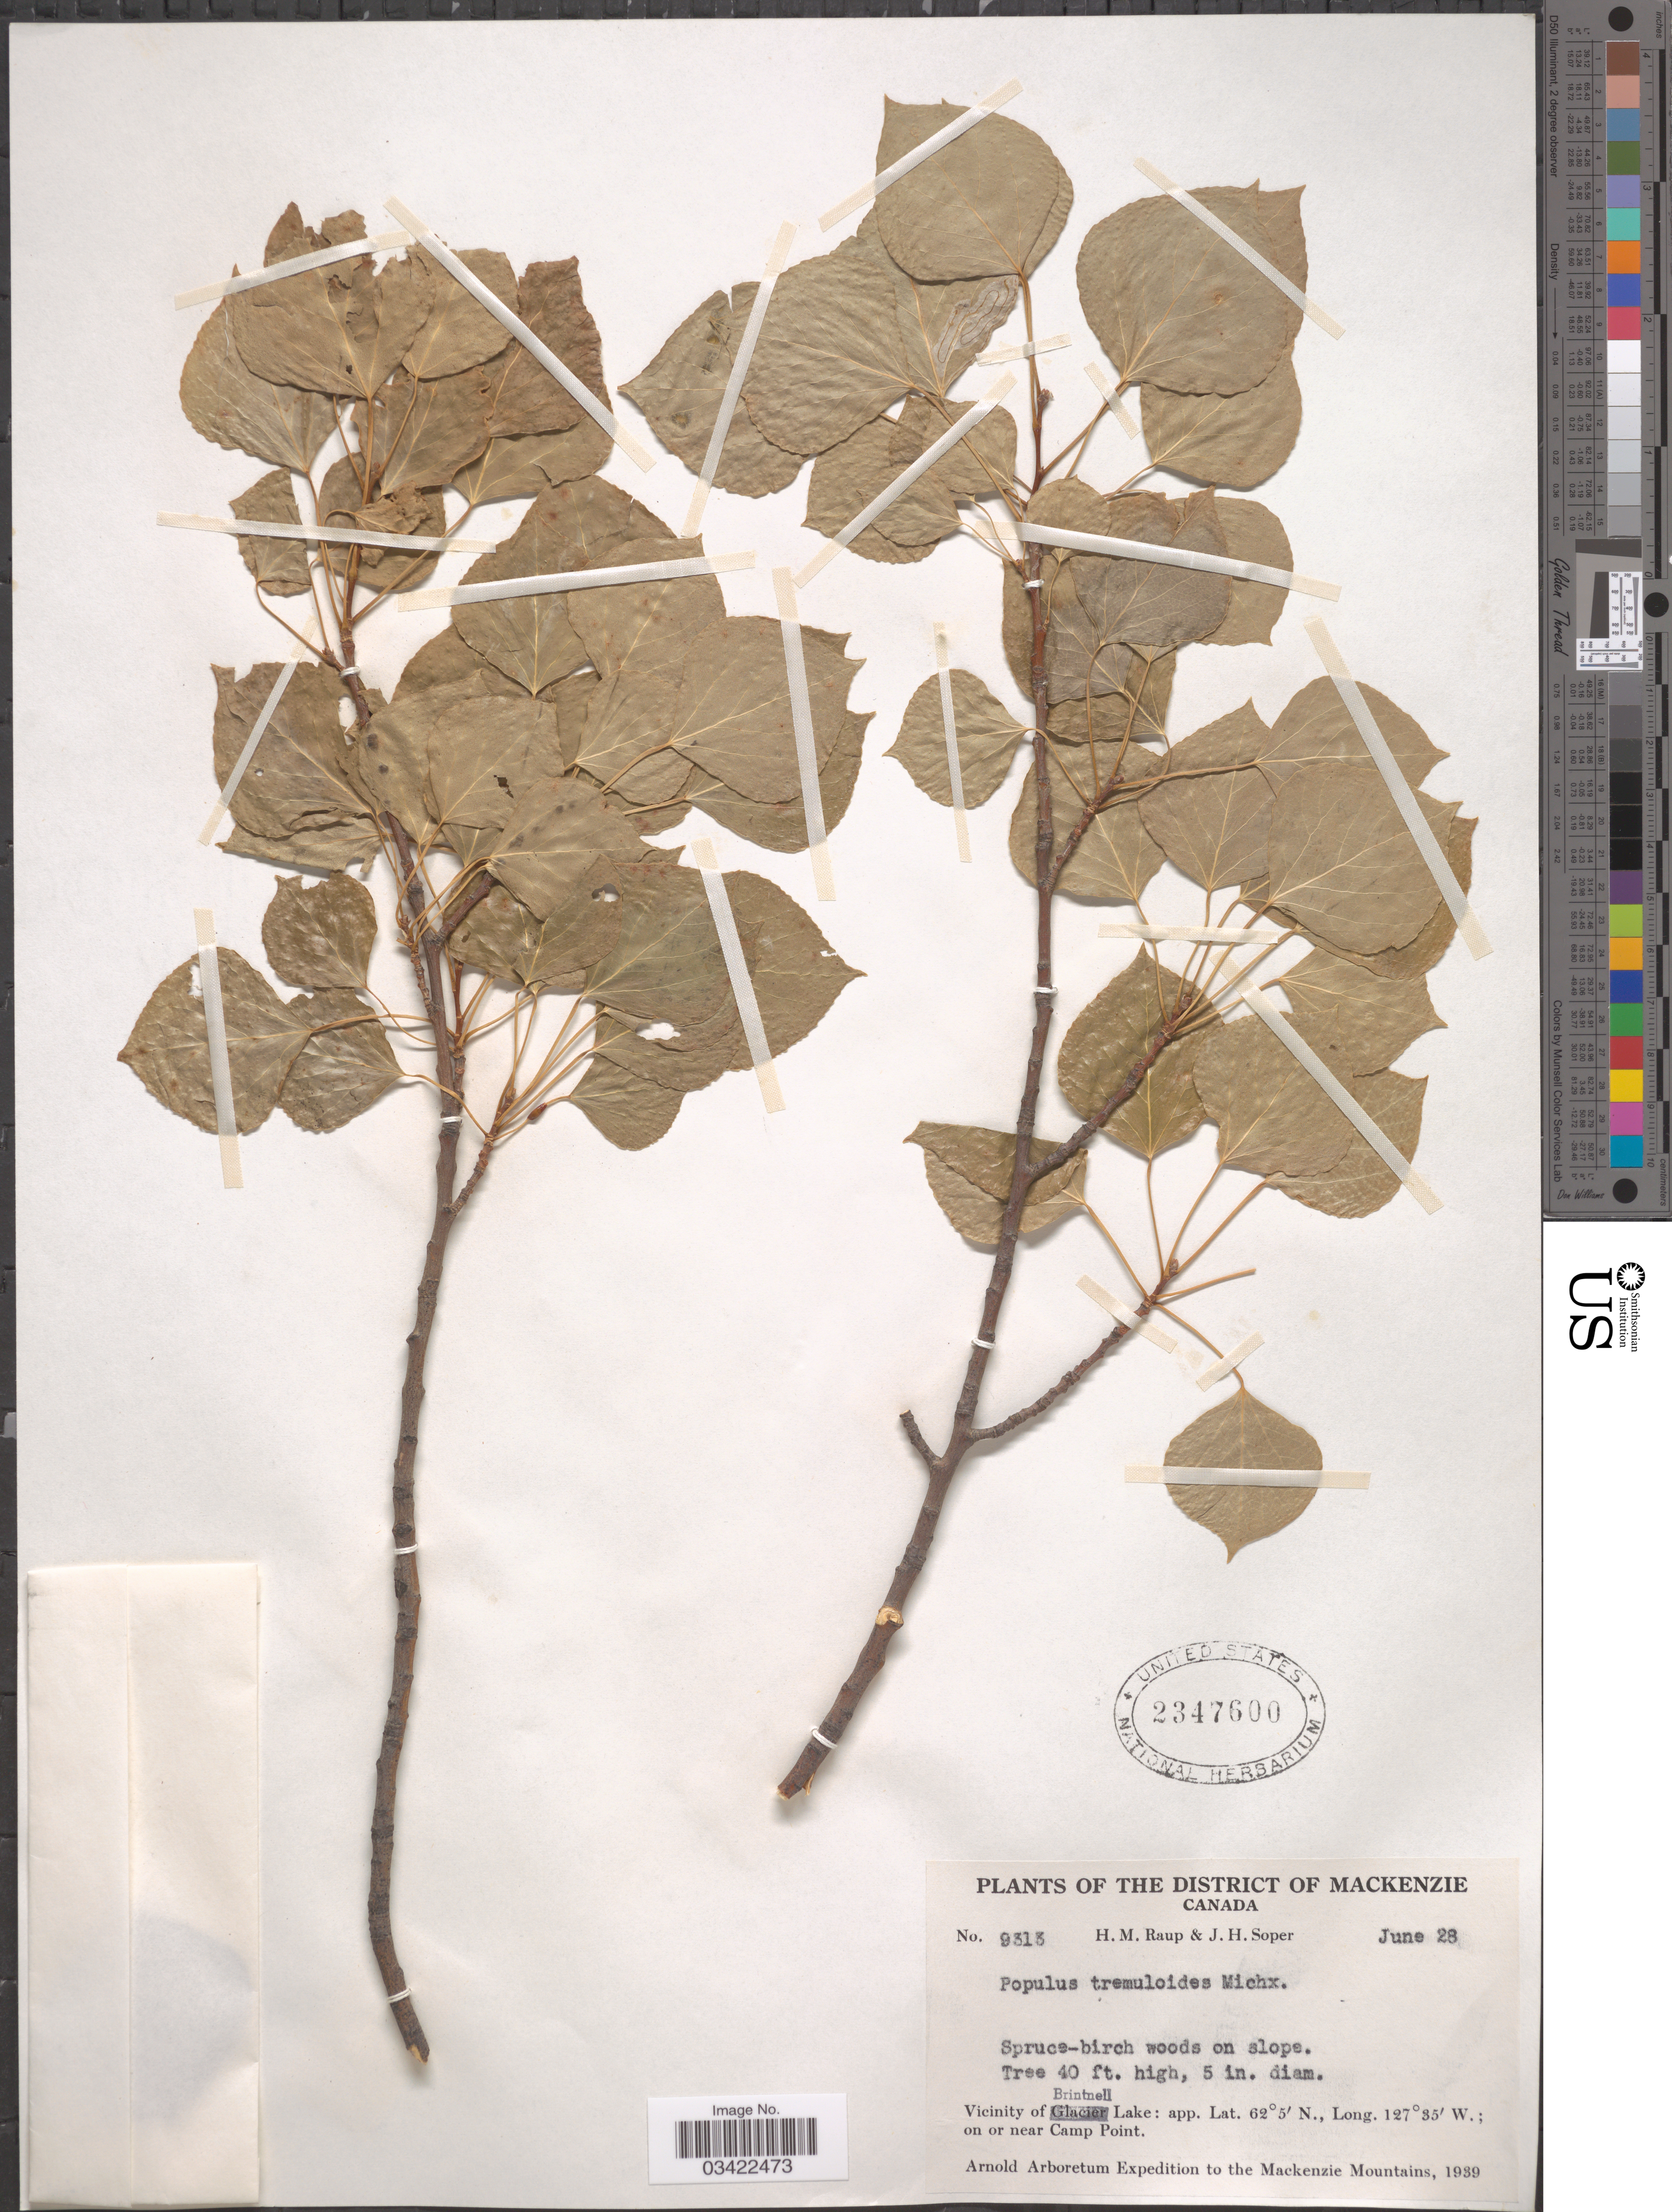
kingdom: Plantae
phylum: Tracheophyta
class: Magnoliopsida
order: Malpighiales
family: Salicaceae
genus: Populus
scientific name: Populus tremuloides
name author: Michx.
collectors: H. Raup & J. H. Soper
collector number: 9313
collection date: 1939-06-28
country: Canada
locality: The District of Mackenzie. Vicinity of Brintnell Lake. On or near Camp Point. Mackenzie Mountains.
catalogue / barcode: US 2347600